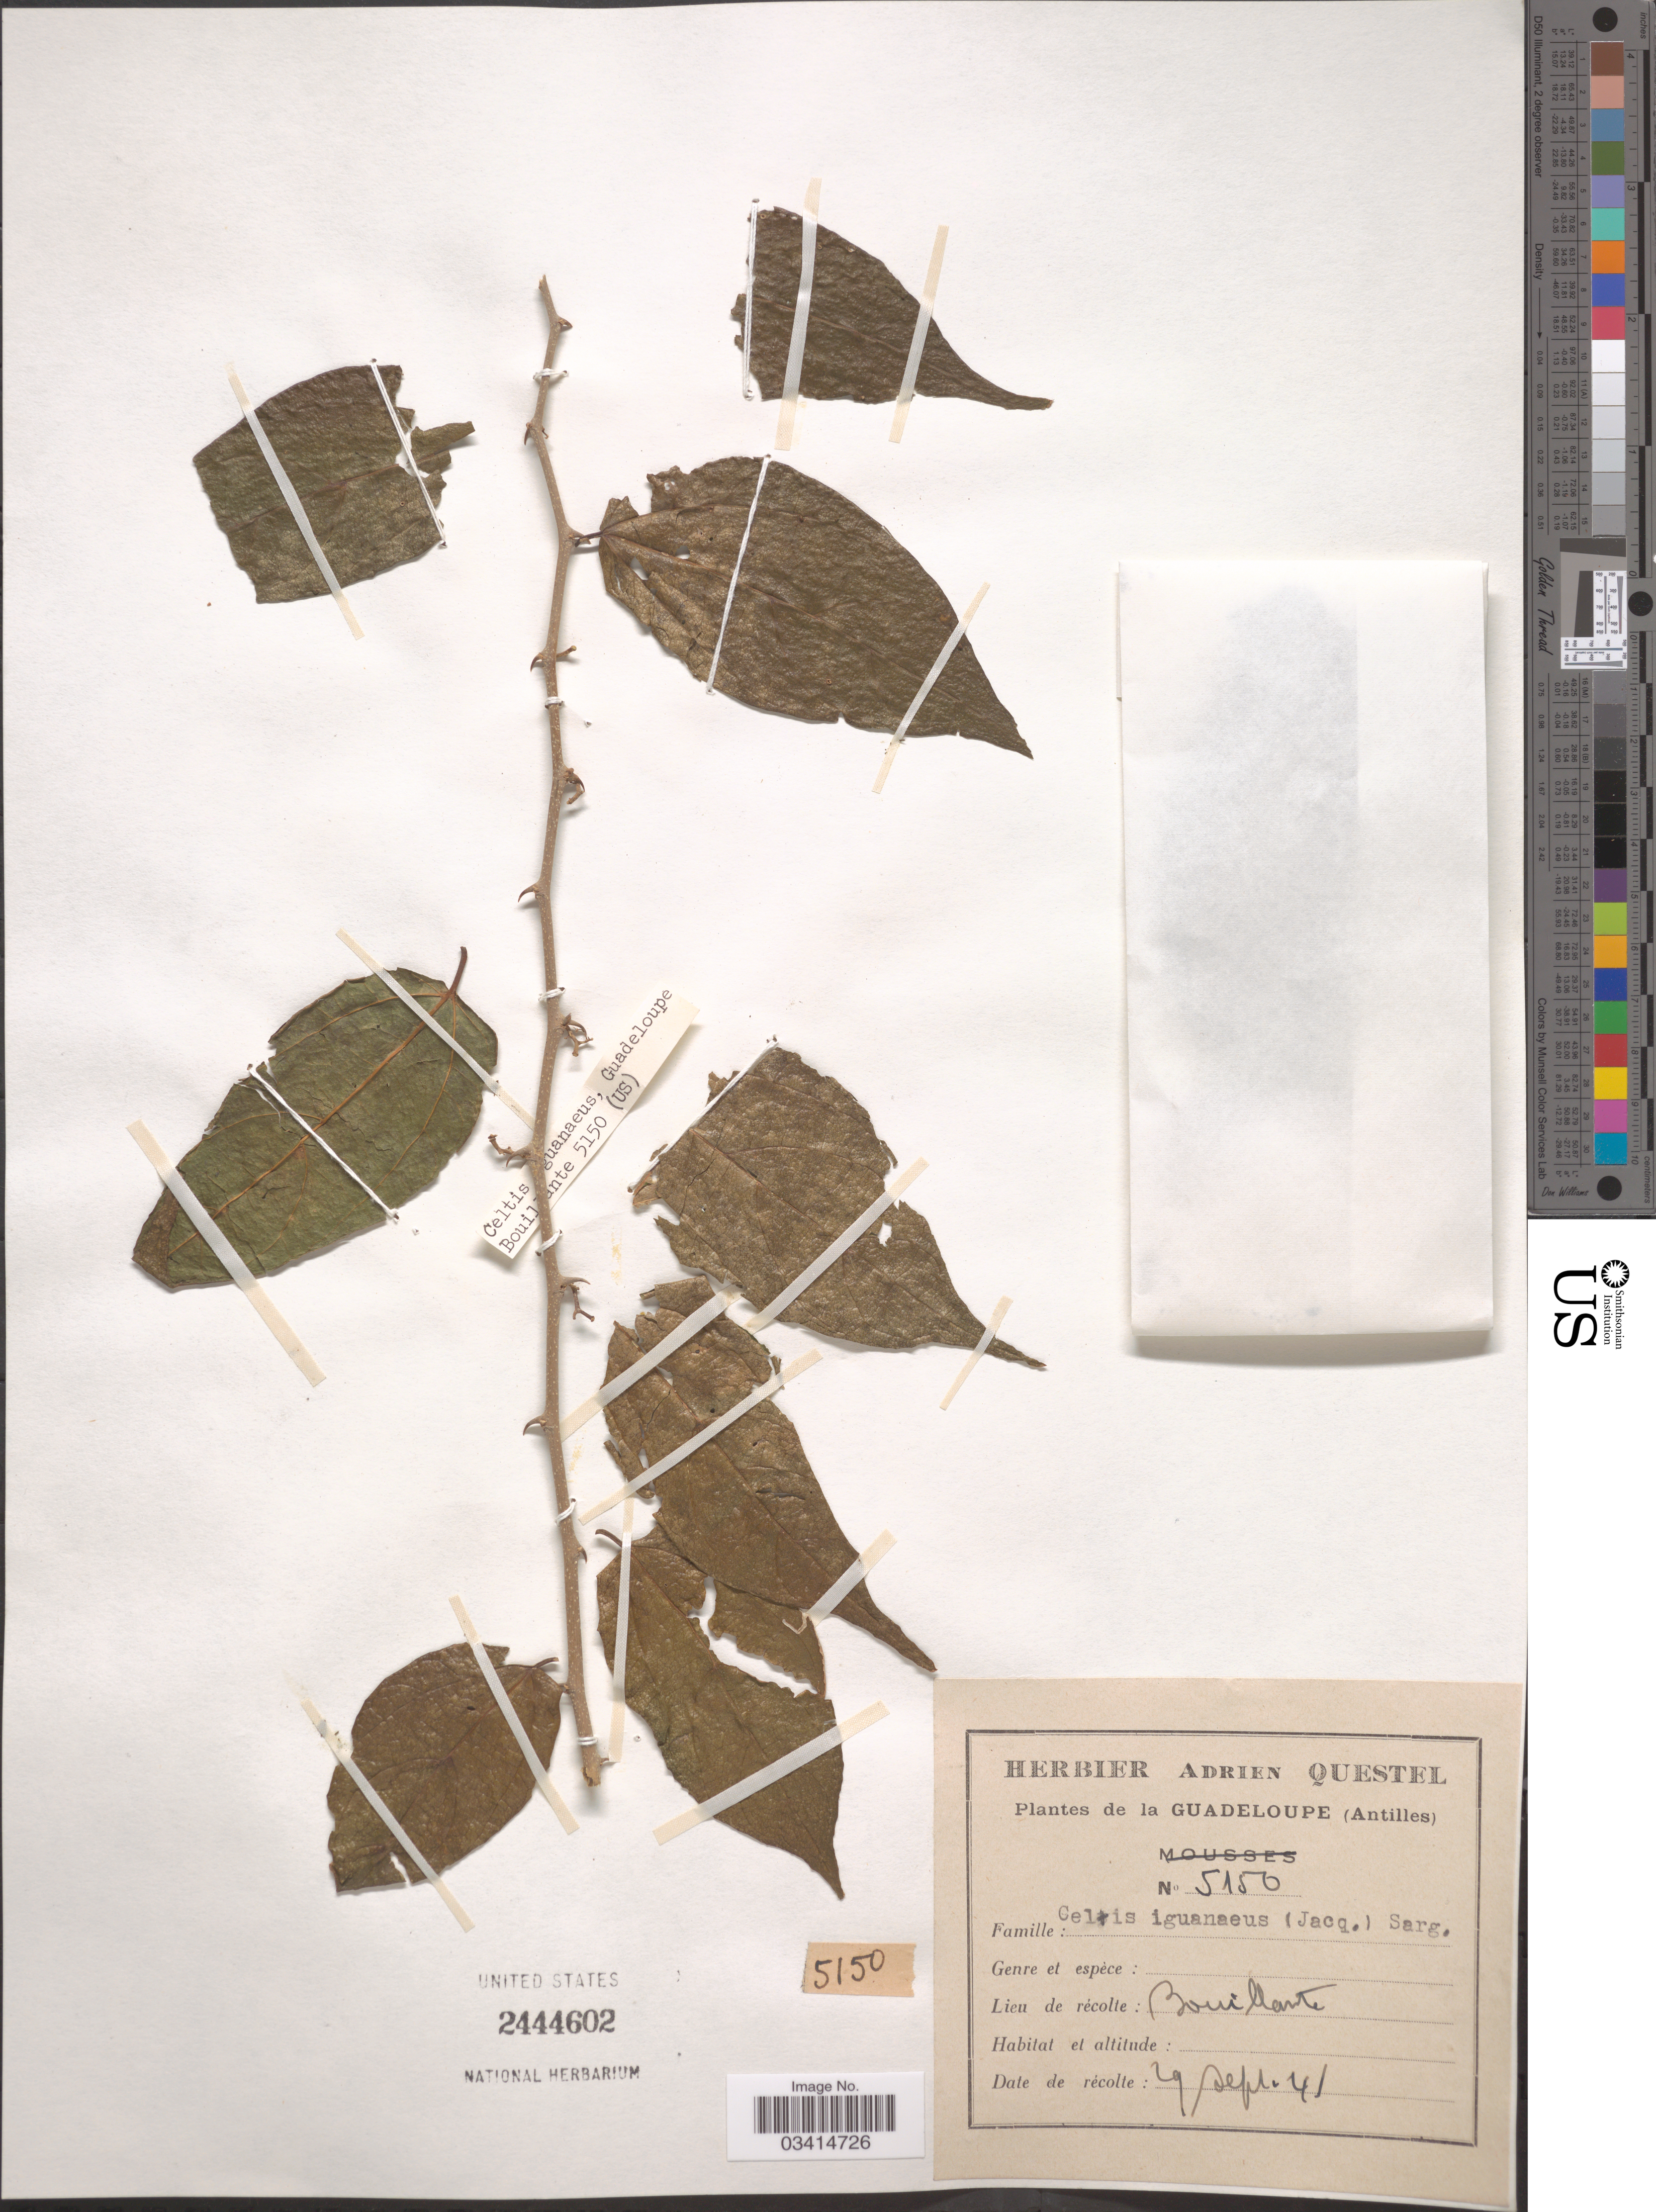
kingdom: Plantae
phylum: Tracheophyta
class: Magnoliopsida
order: Rosales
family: Cannabaceae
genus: Celtis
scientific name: Celtis iguanaea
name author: (Jacq.) Sarg.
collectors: A. Questel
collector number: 5150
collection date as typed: Transcribed d/m/y: 29/9/41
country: Guadeloupe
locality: (Antilles). Bouillante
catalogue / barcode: US 2444602